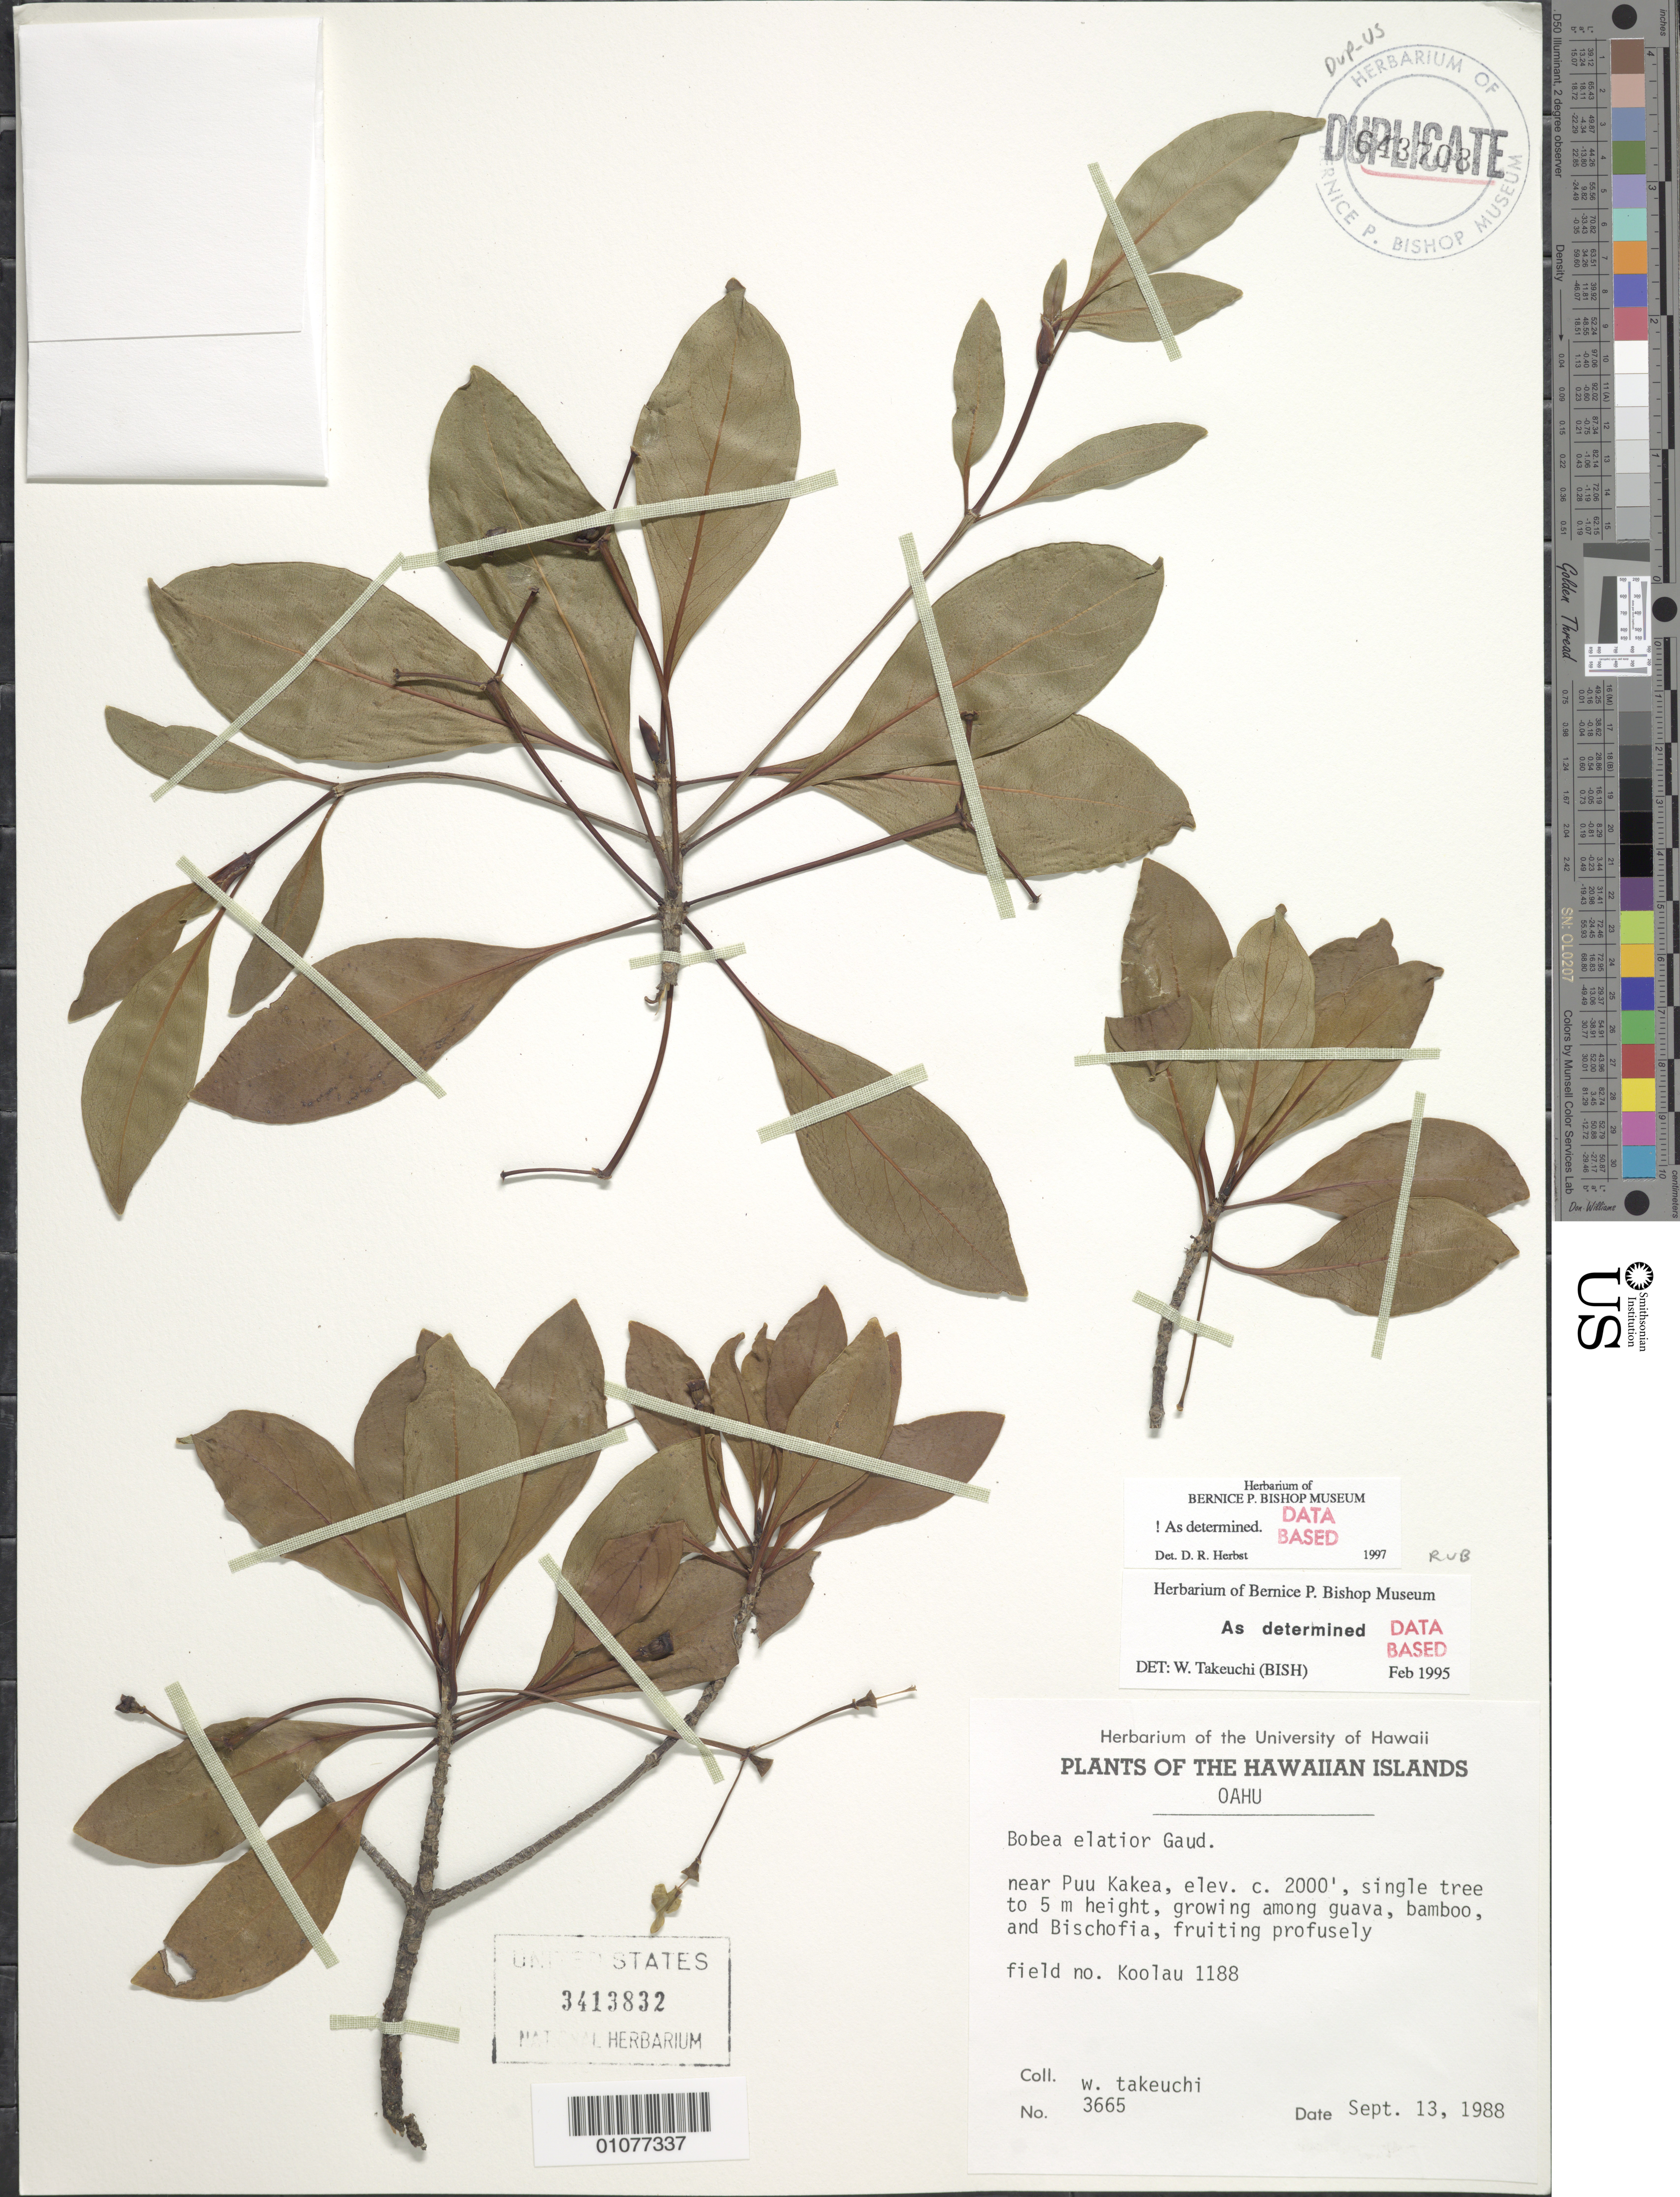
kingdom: Plantae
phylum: Tracheophyta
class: Magnoliopsida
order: Gentianales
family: Rubiaceae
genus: Bobea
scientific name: Bobea elatior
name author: Gaudich.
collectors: W. N. Takeuchi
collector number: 3665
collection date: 1988-09-13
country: United States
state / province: Hawaii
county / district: Honolulu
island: Oahu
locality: near Puu Kakea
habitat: growing among guava, banboo, Bischofia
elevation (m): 610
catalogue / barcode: US 3413832